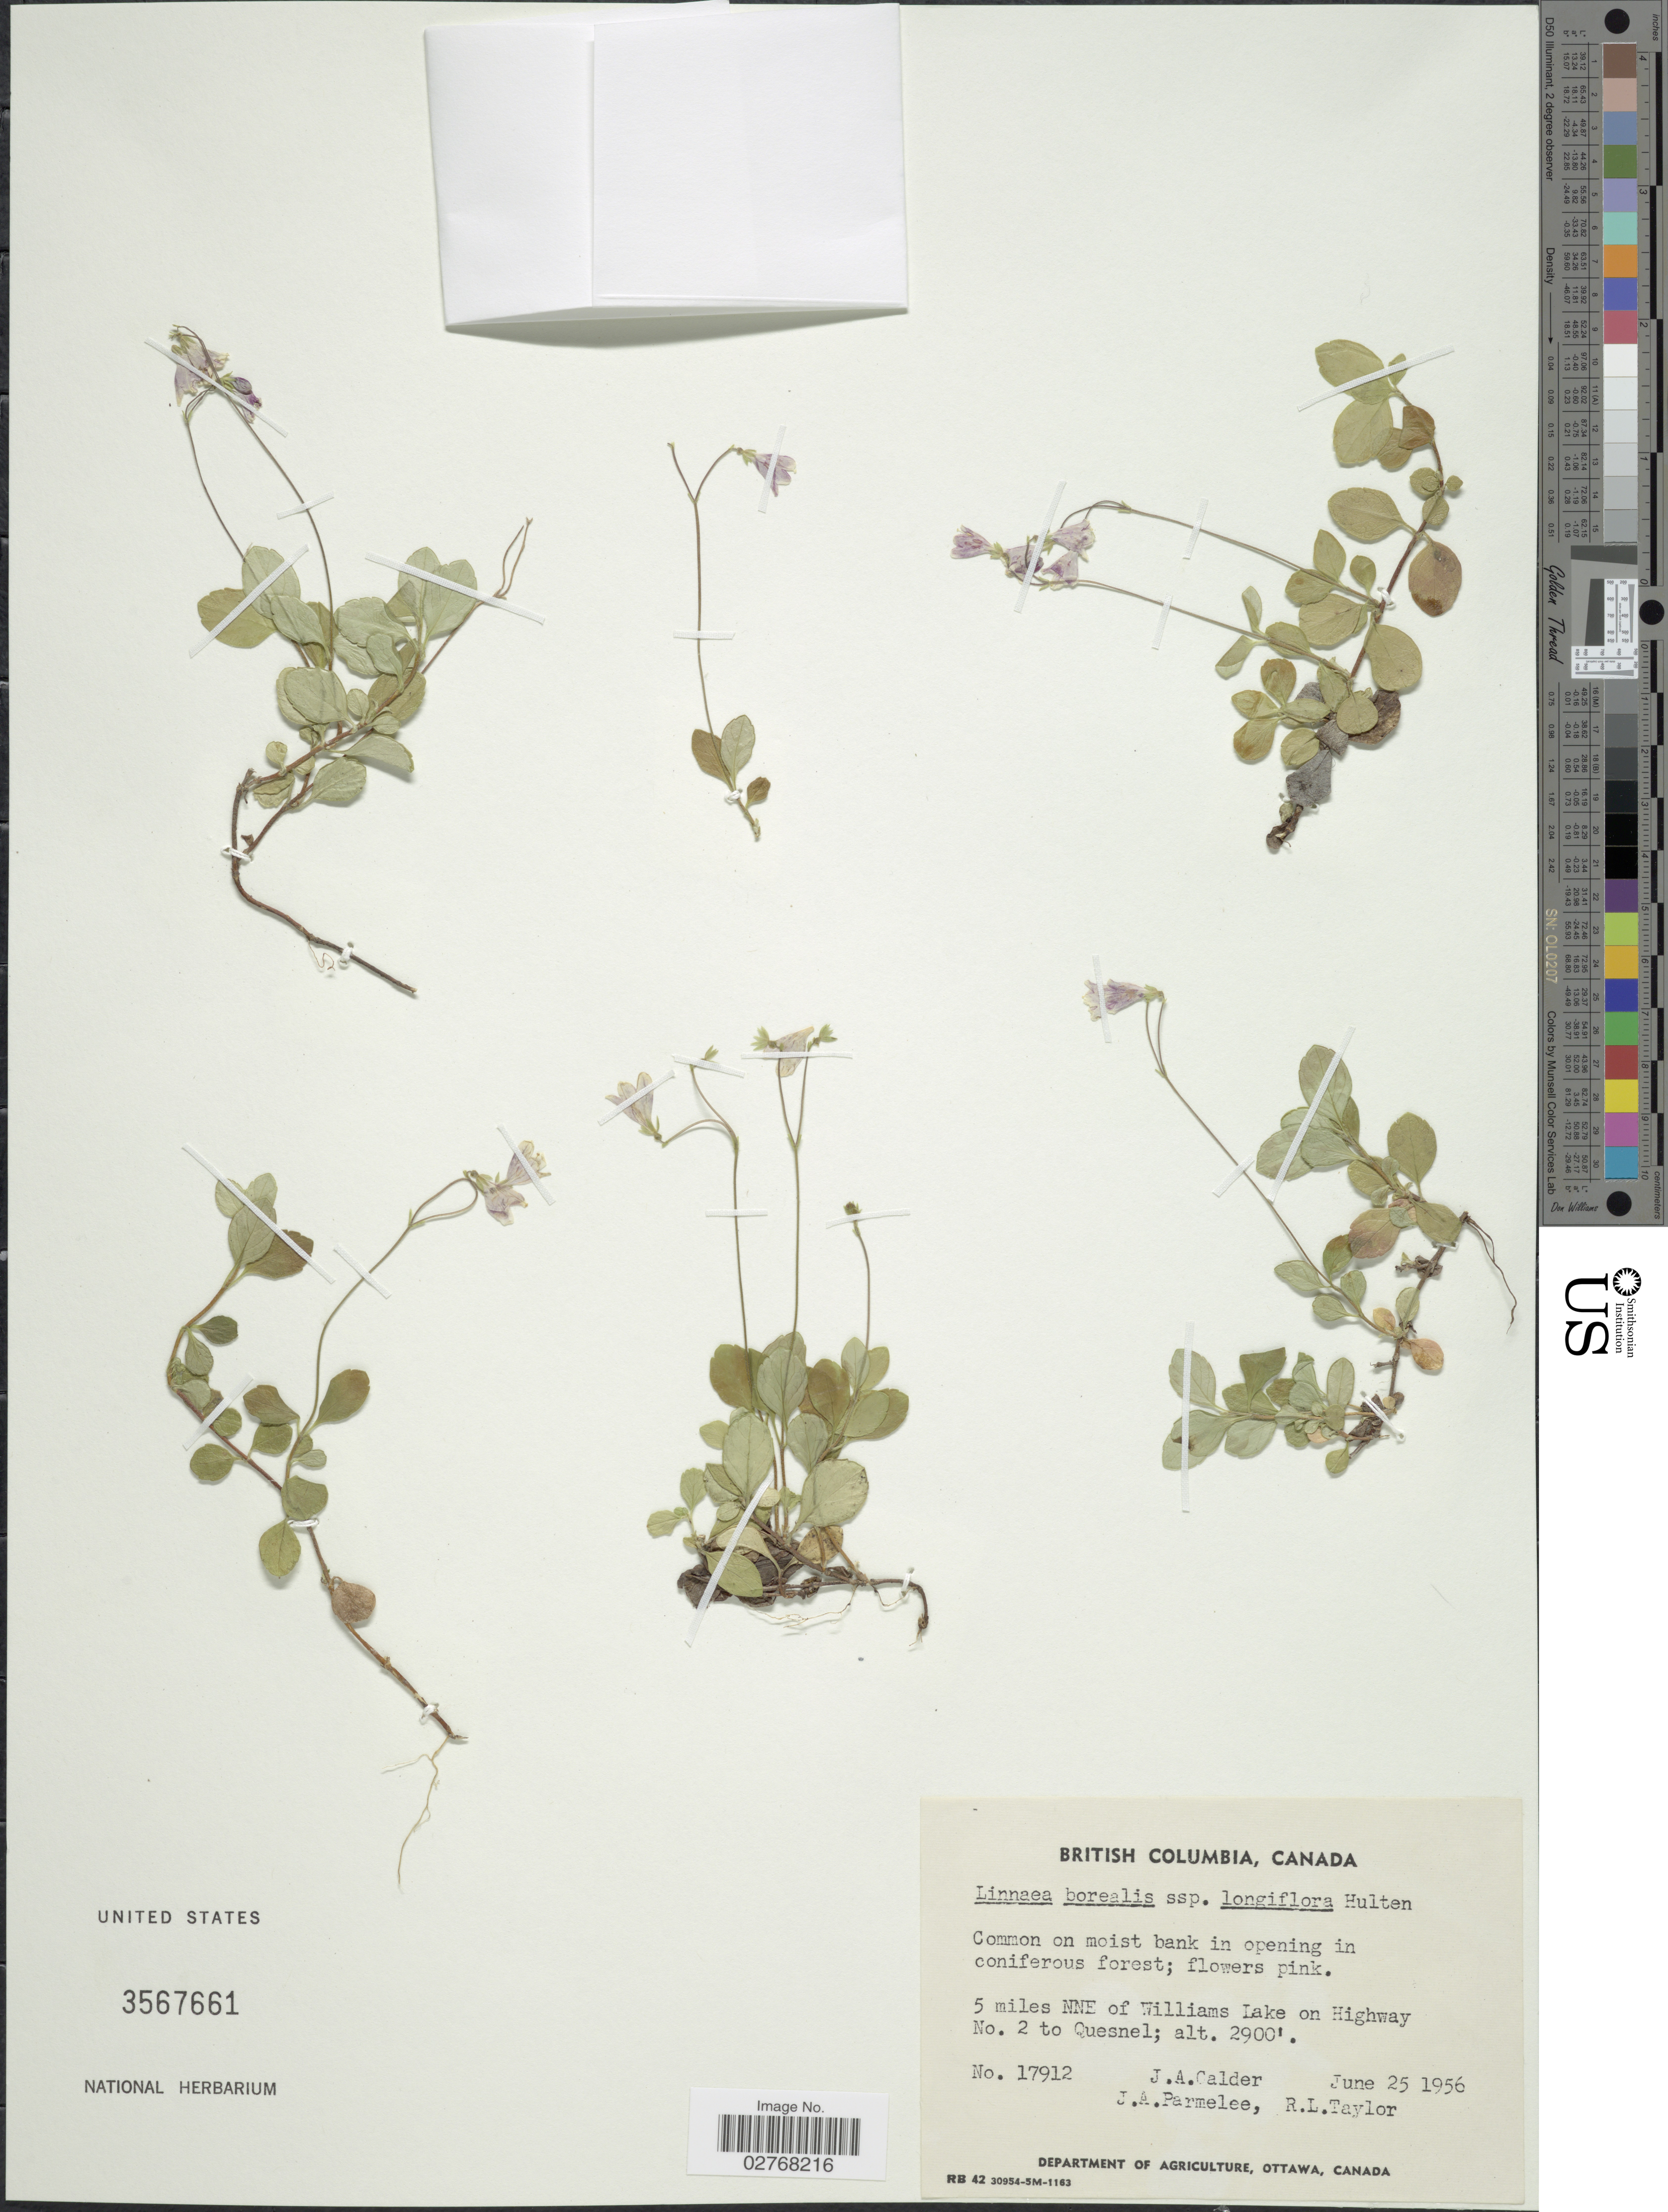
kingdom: Plantae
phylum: Tracheophyta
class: Magnoliopsida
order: Dipsacales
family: Caprifoliaceae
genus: Linnaea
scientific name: Linnaea borealis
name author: L.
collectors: J. A. Calder, J. A. Parmelee & R. Taylor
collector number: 17912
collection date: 1956-06-25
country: Canada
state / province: British Columbia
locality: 5 miles NNE of Williams Lake on Highway No. 2 to Quesnel.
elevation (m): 884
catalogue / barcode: US 3567661